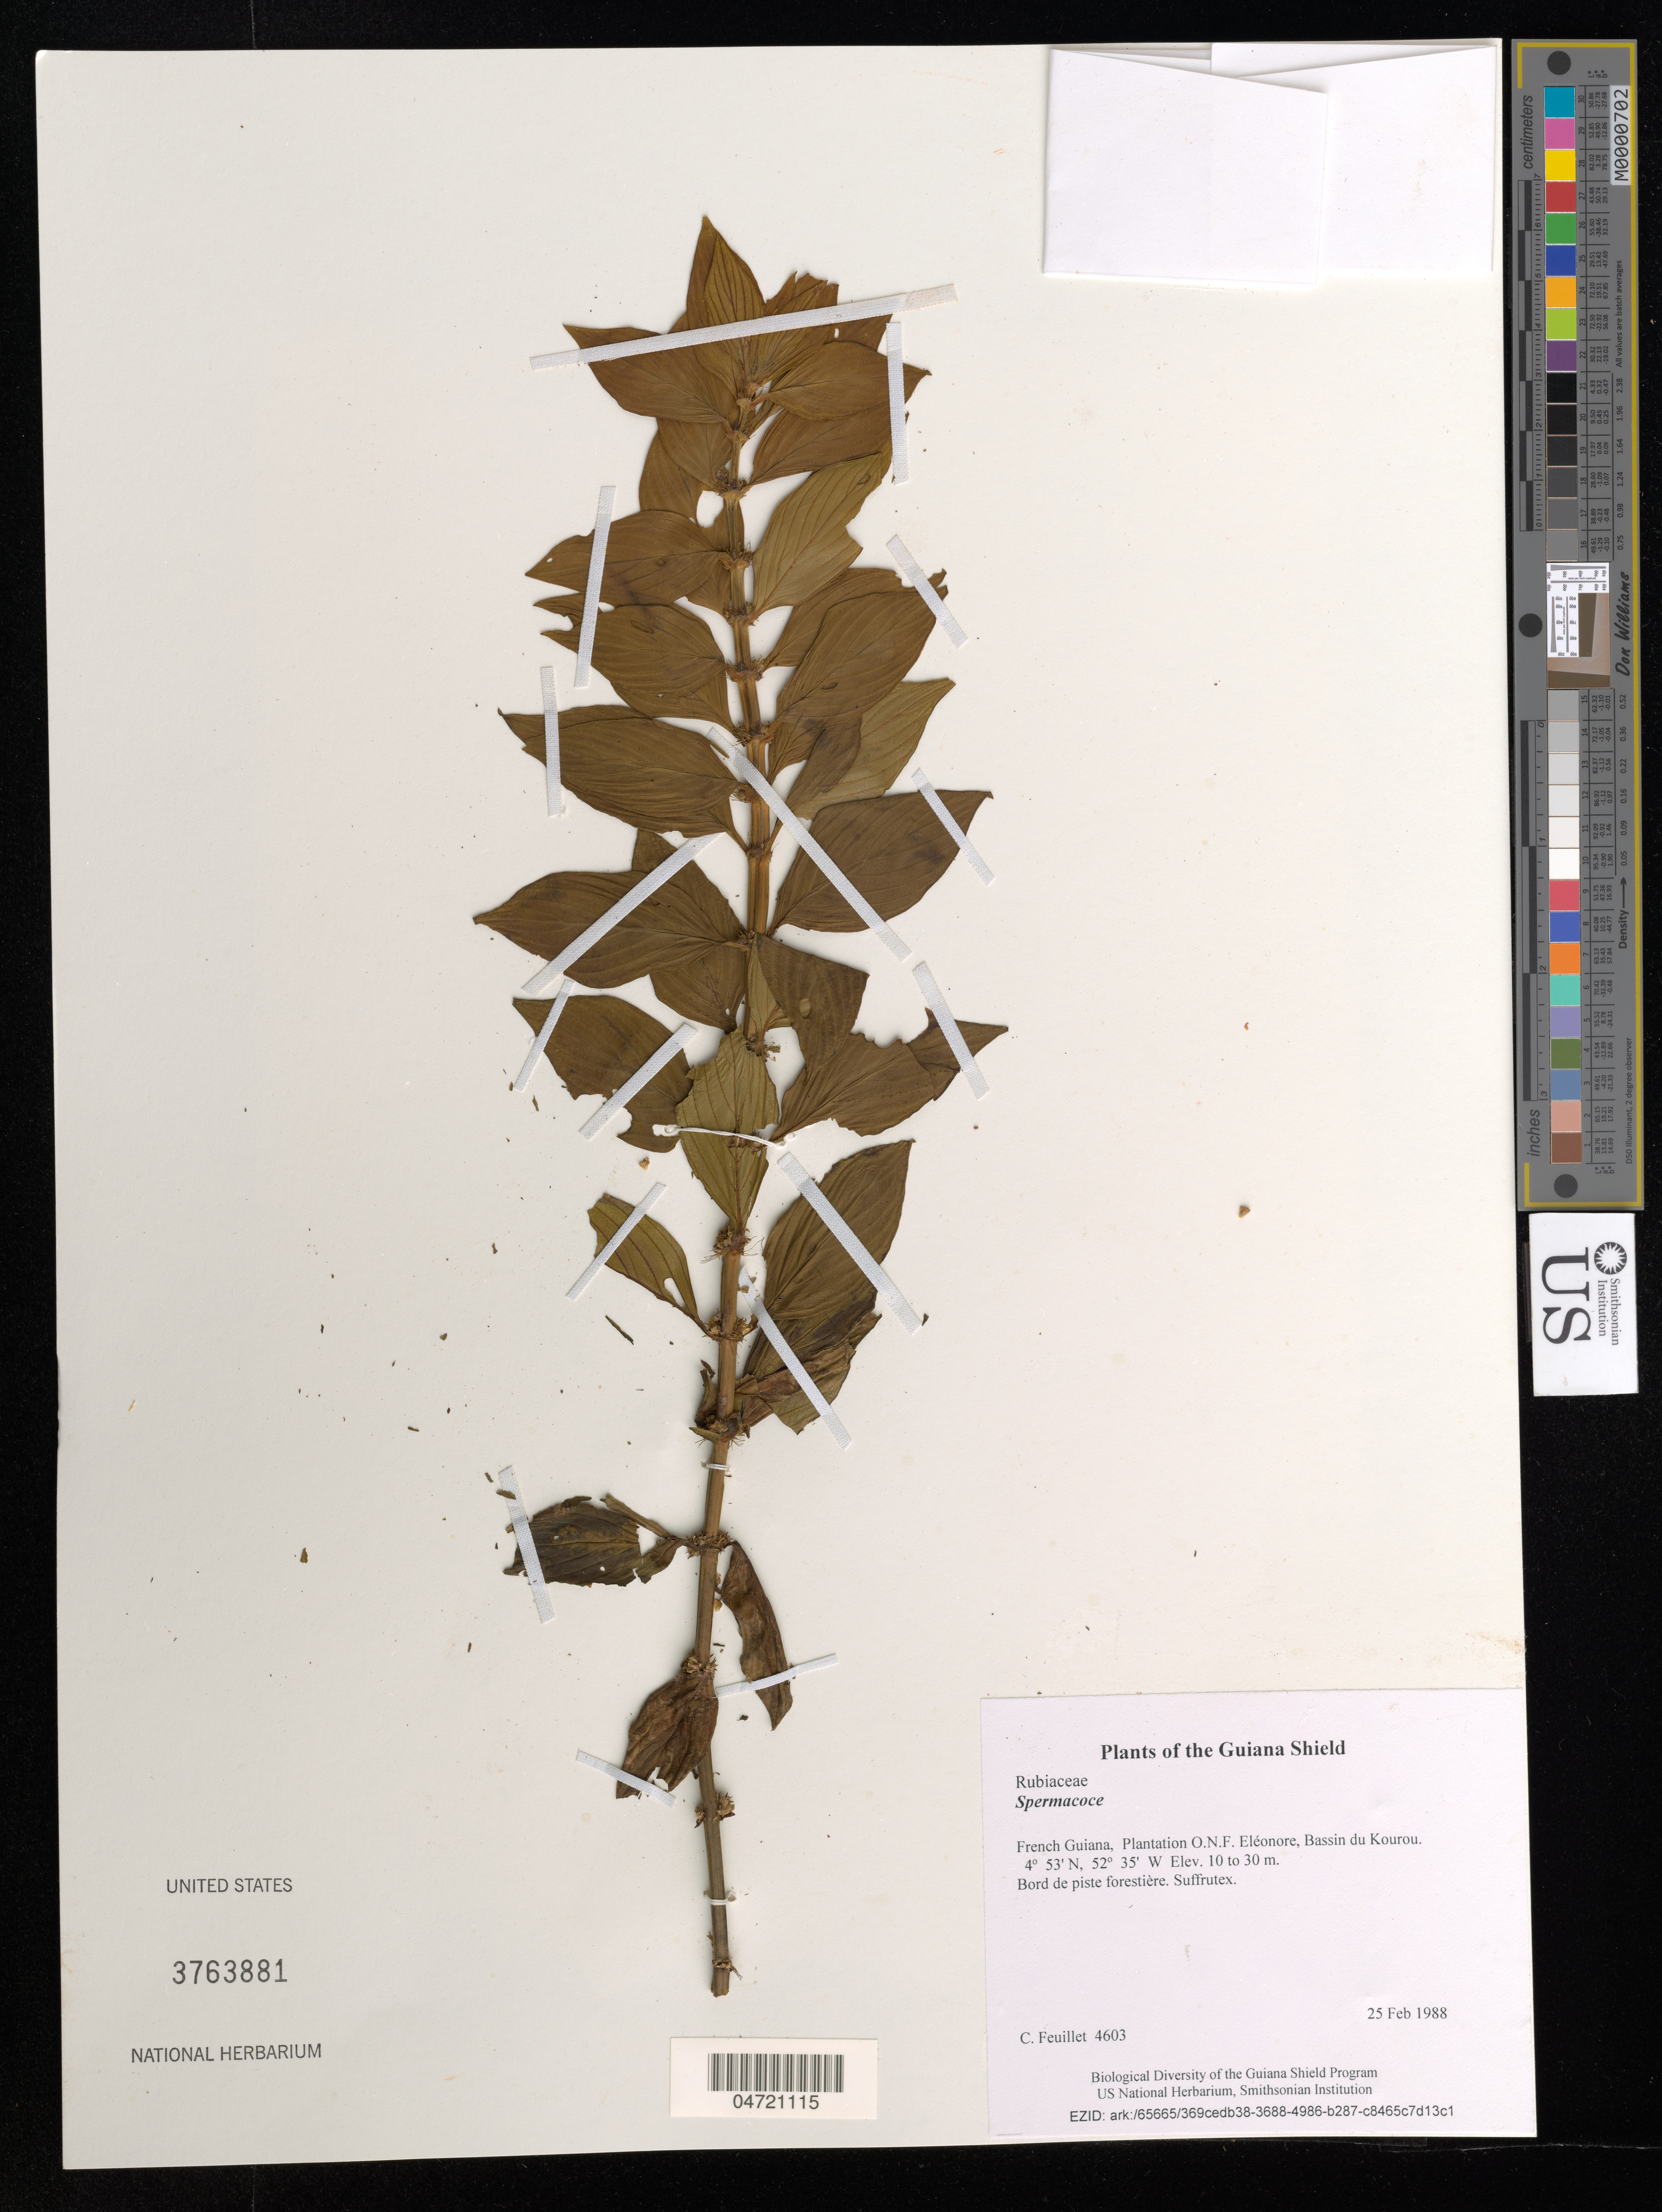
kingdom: Plantae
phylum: Tracheophyta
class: Magnoliopsida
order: Gentianales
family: Rubiaceae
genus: Spermacoce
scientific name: Spermacoce sp.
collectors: C. Feuillet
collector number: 4603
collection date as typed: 25 Feb 1988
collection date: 1988-02-25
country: French Guiana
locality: Plantation O.N.F. Eléonore, Bassin du Kourou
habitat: Bord de piste forestière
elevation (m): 10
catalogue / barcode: US 3763881